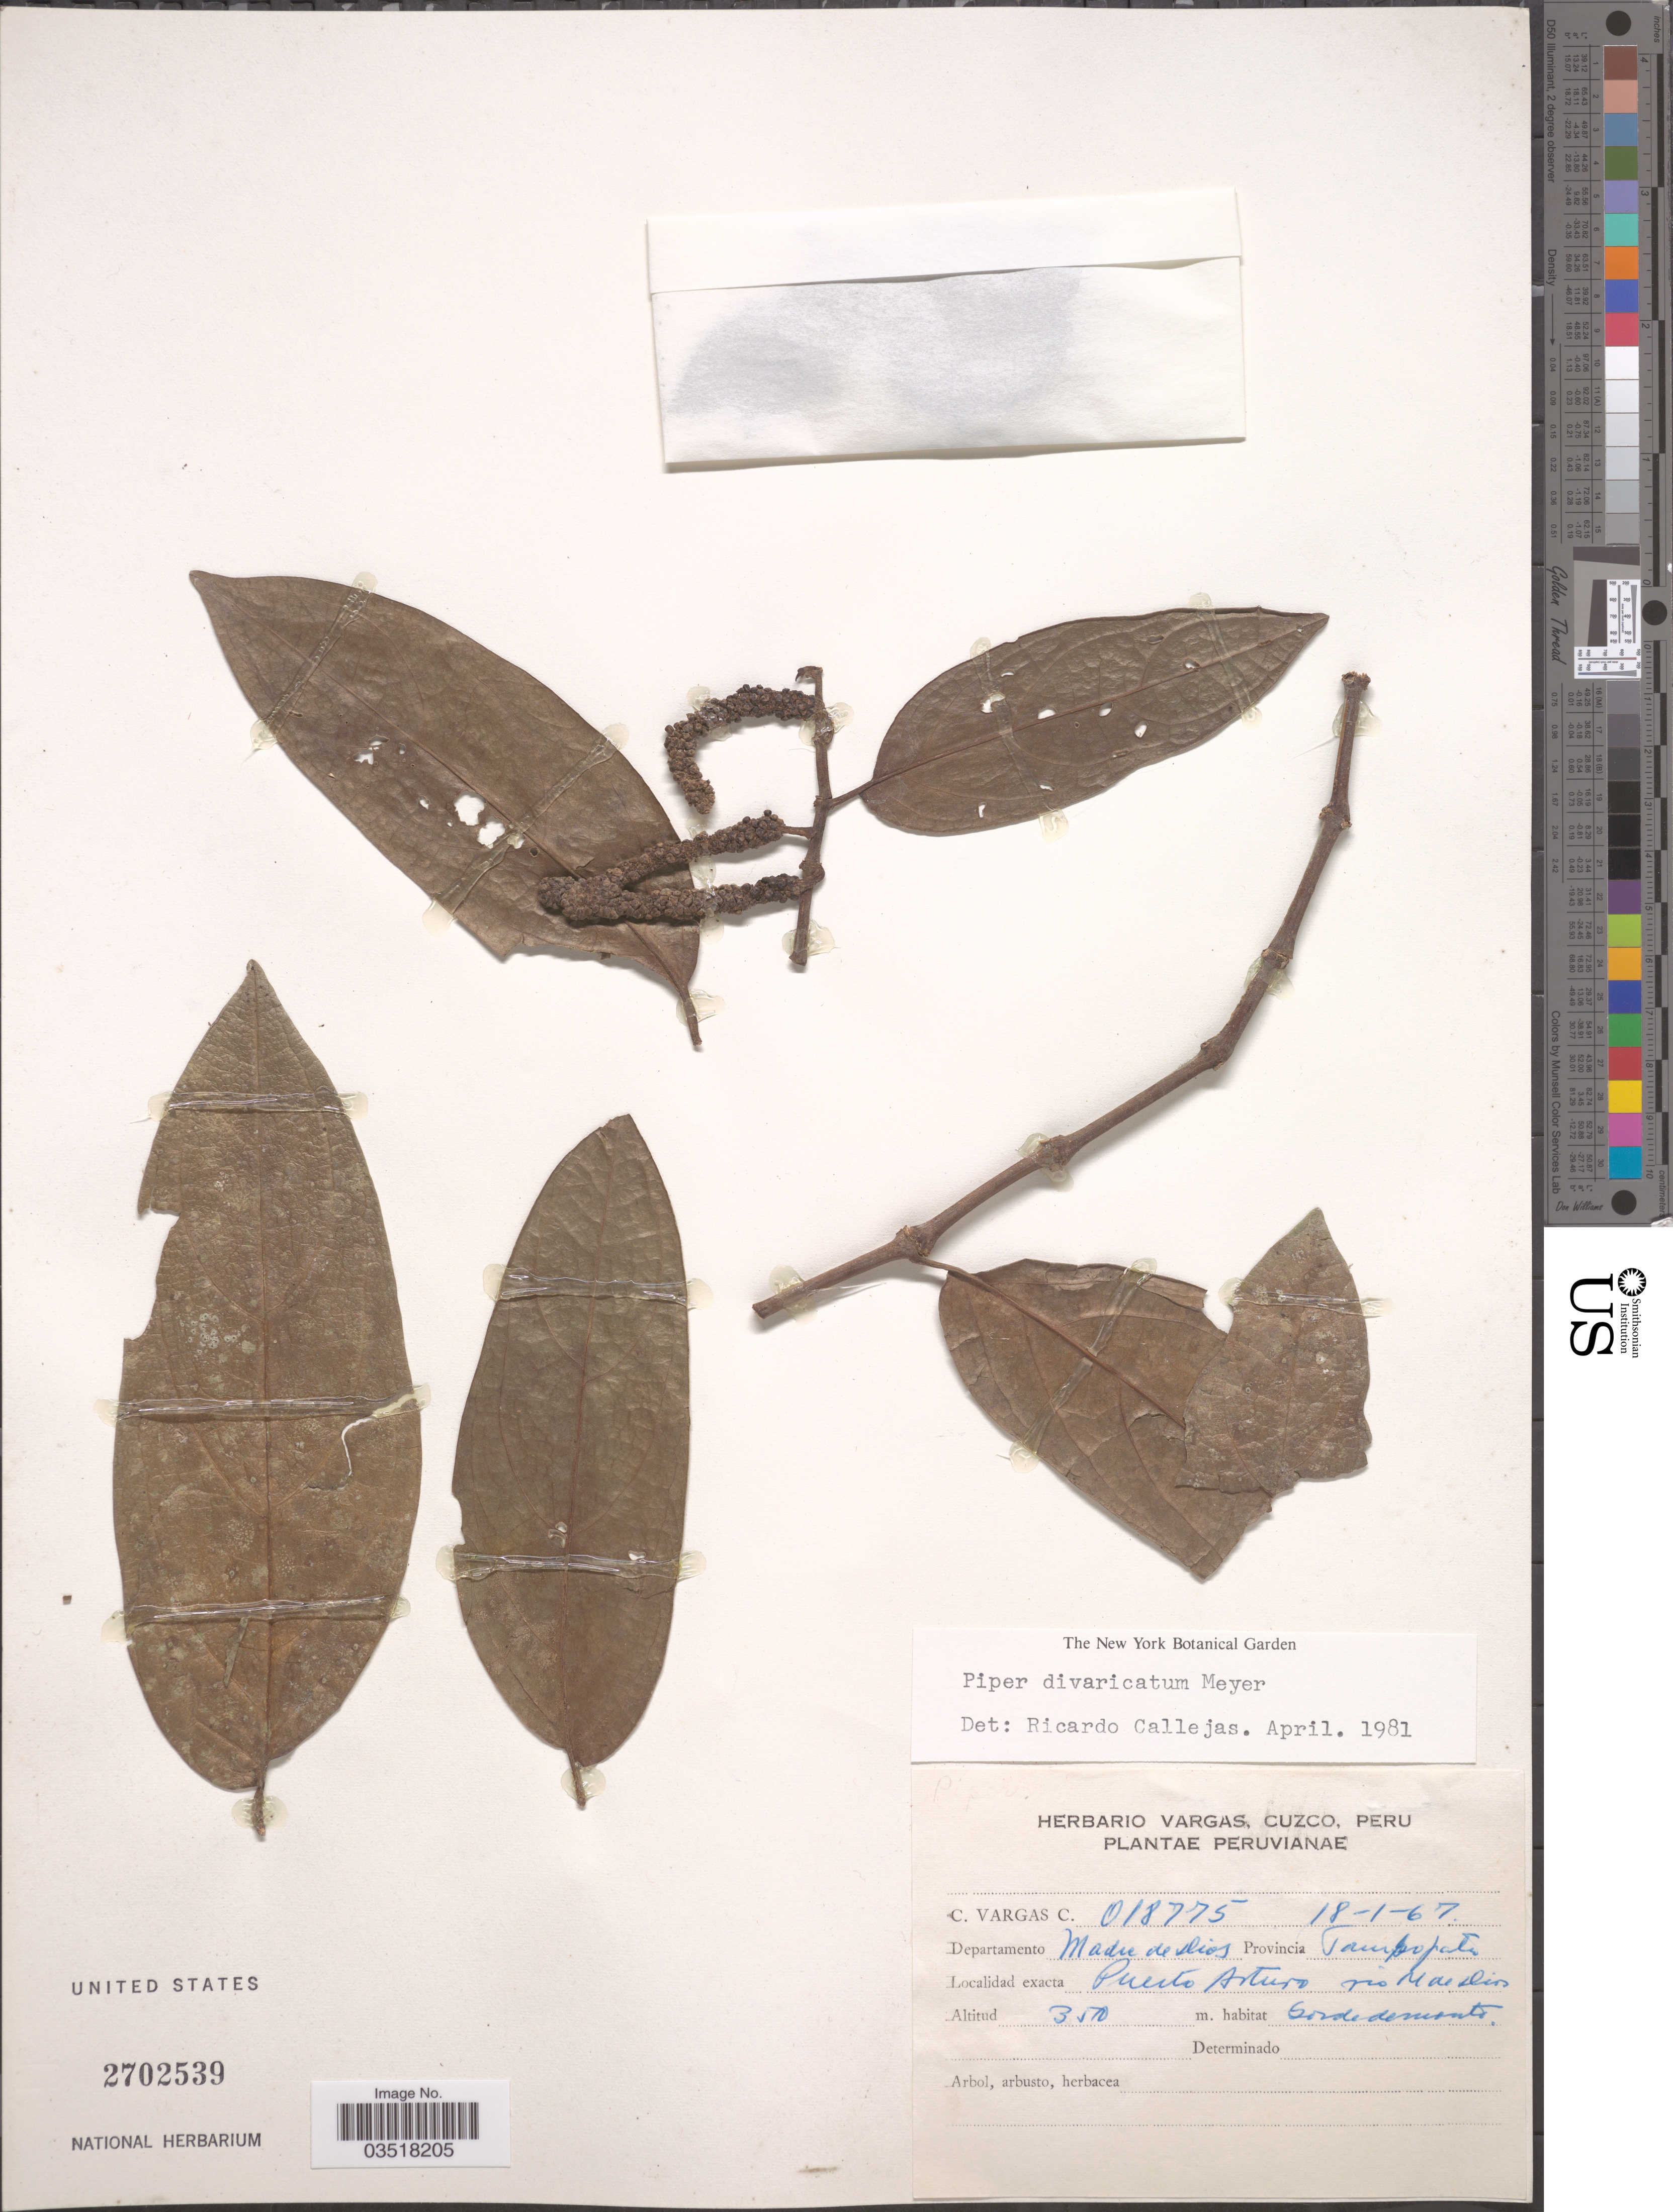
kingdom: Plantae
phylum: Tracheophyta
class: Magnoliopsida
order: Piperales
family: Piperaceae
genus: Piper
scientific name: Piper divaricatum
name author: G. Mey.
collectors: C. Vargas Calderón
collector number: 018775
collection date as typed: Transcribed d/m/y: 18/1/67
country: Peru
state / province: Madre de Dios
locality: Puerto Arturo, río M. de Dios, Provincia Tambopata, Departamento Madre de Dios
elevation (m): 350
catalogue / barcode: US 2702539